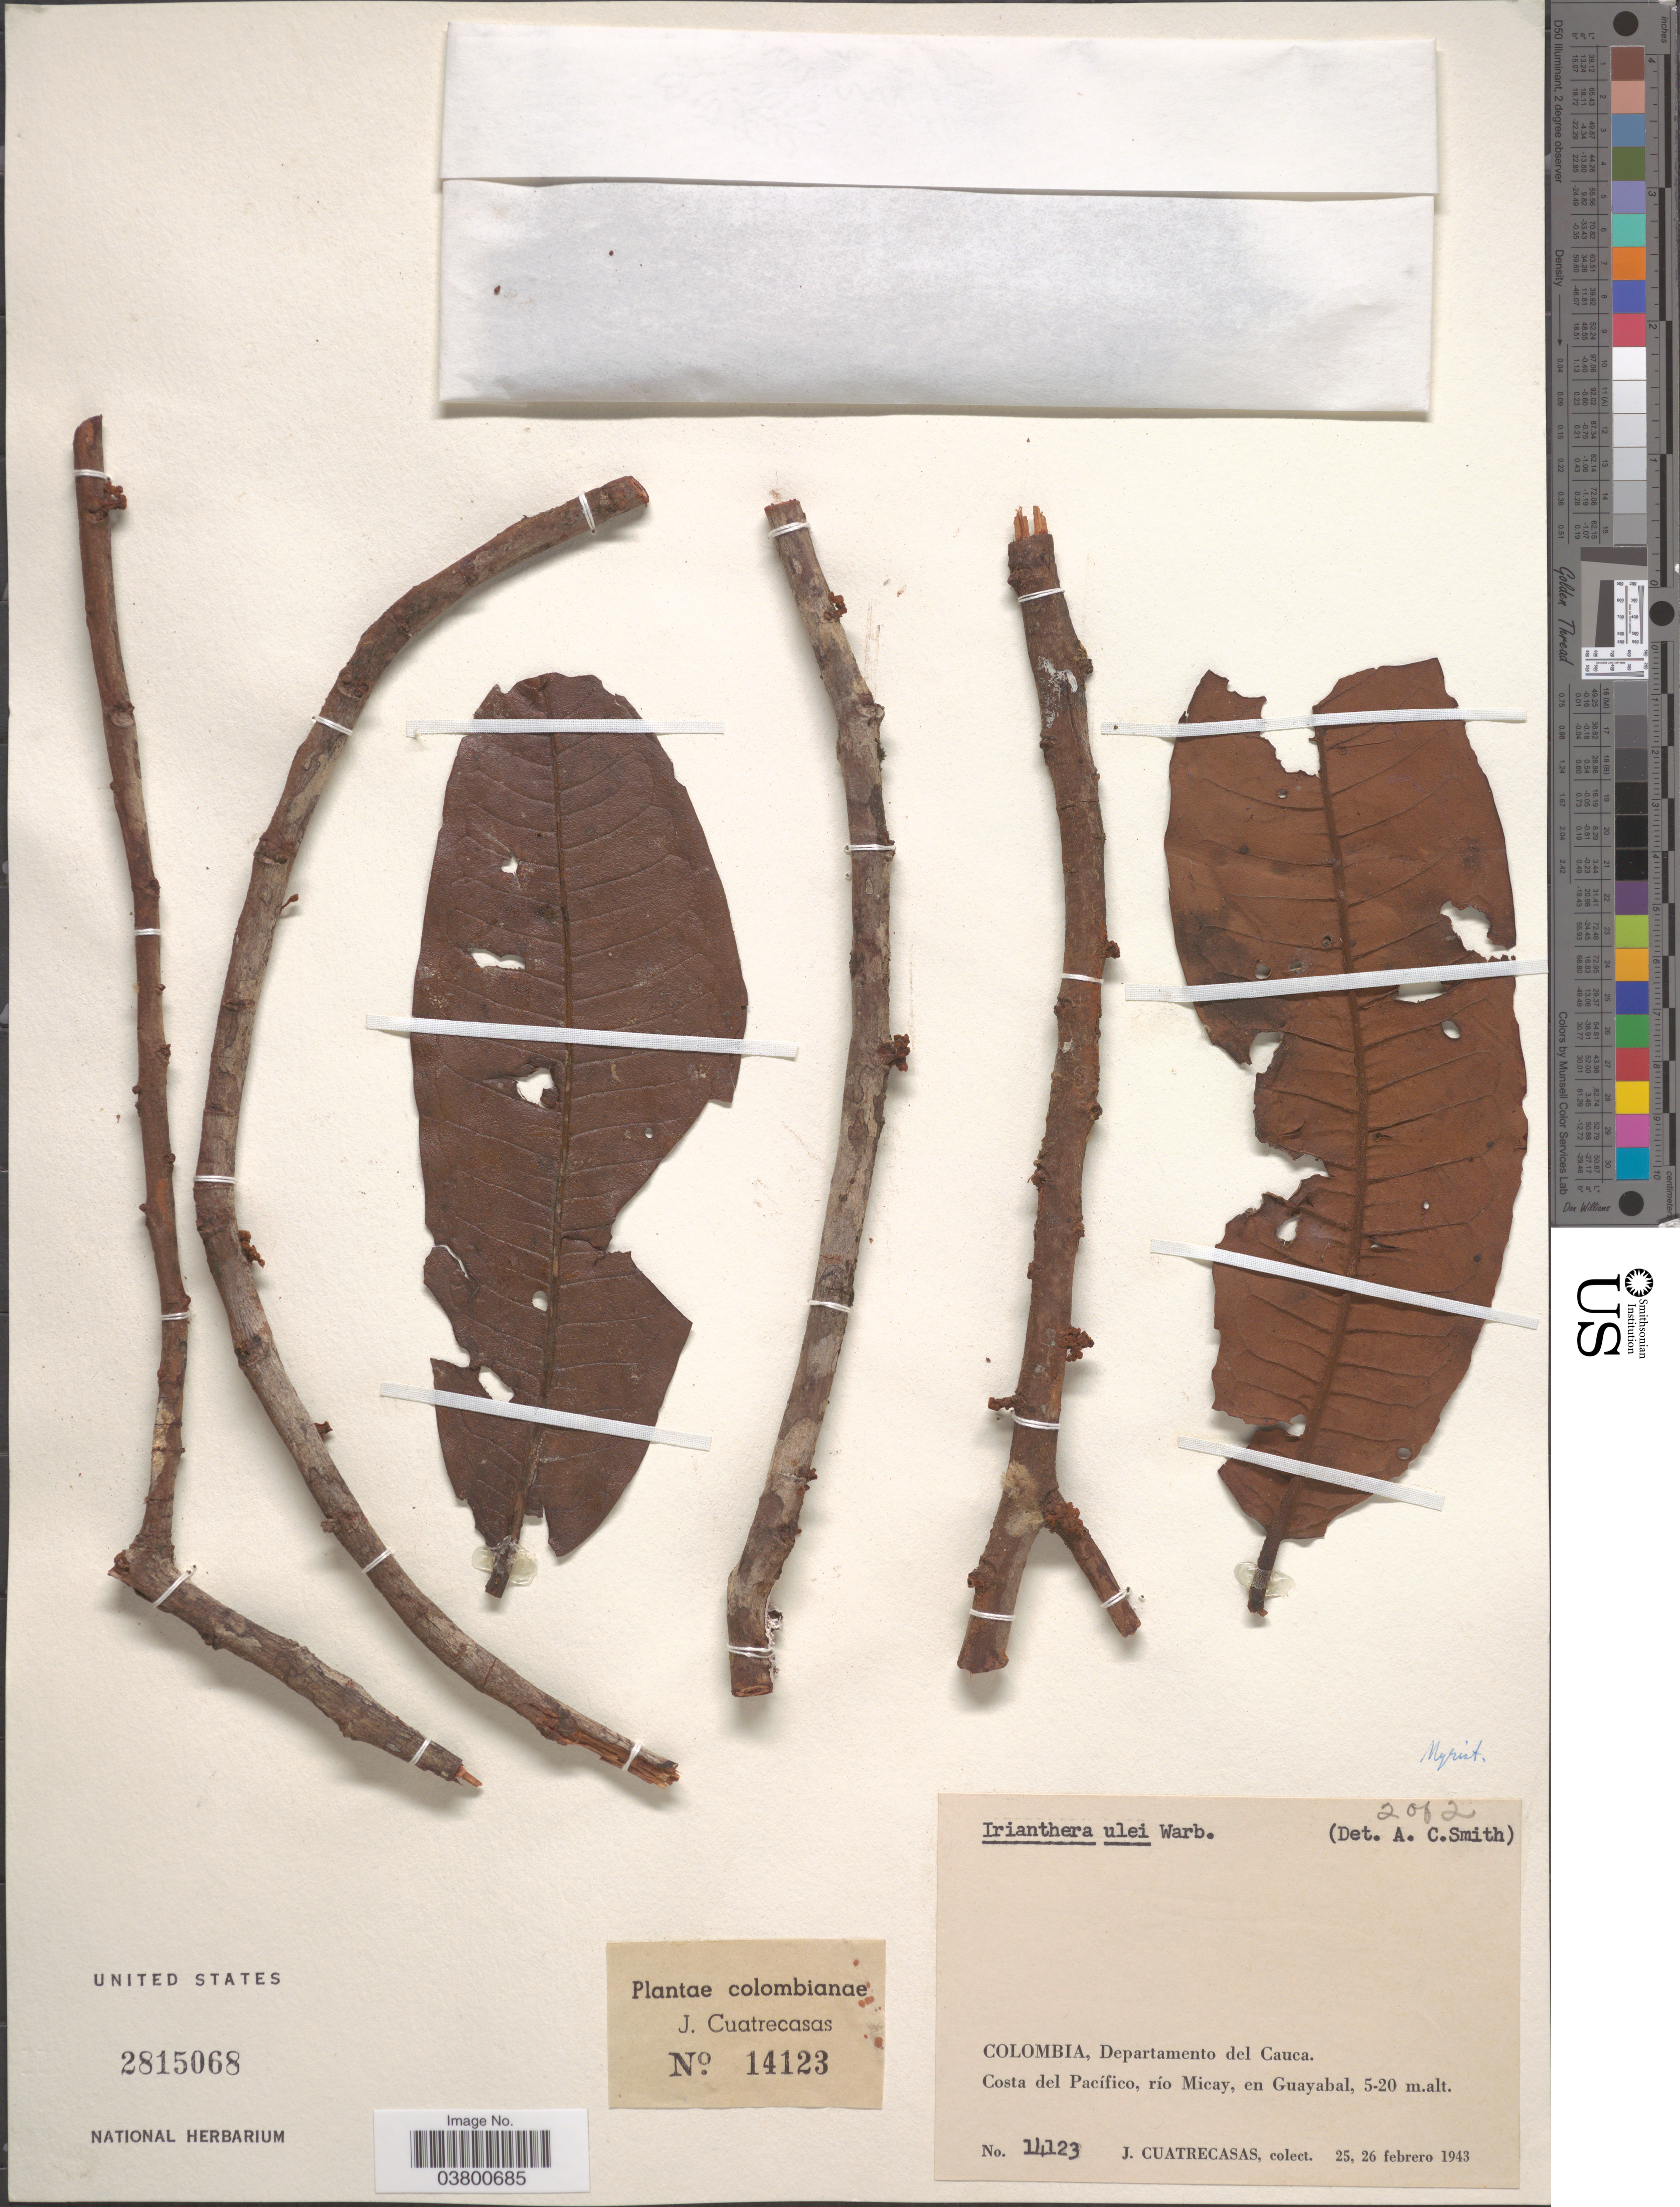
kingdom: Plantae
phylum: Tracheophyta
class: Magnoliopsida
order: Magnoliales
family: Myristicaceae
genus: Iryanthera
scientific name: Iryanthera ulei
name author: Warb.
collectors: J. Cuatrecasas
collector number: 14123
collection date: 1943-02-25/1943-02-26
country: Colombia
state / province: Cauca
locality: Departamento del Cauca. Costa del Pacífico, río Micay, en Guayabal.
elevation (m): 5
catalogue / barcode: US 2815068